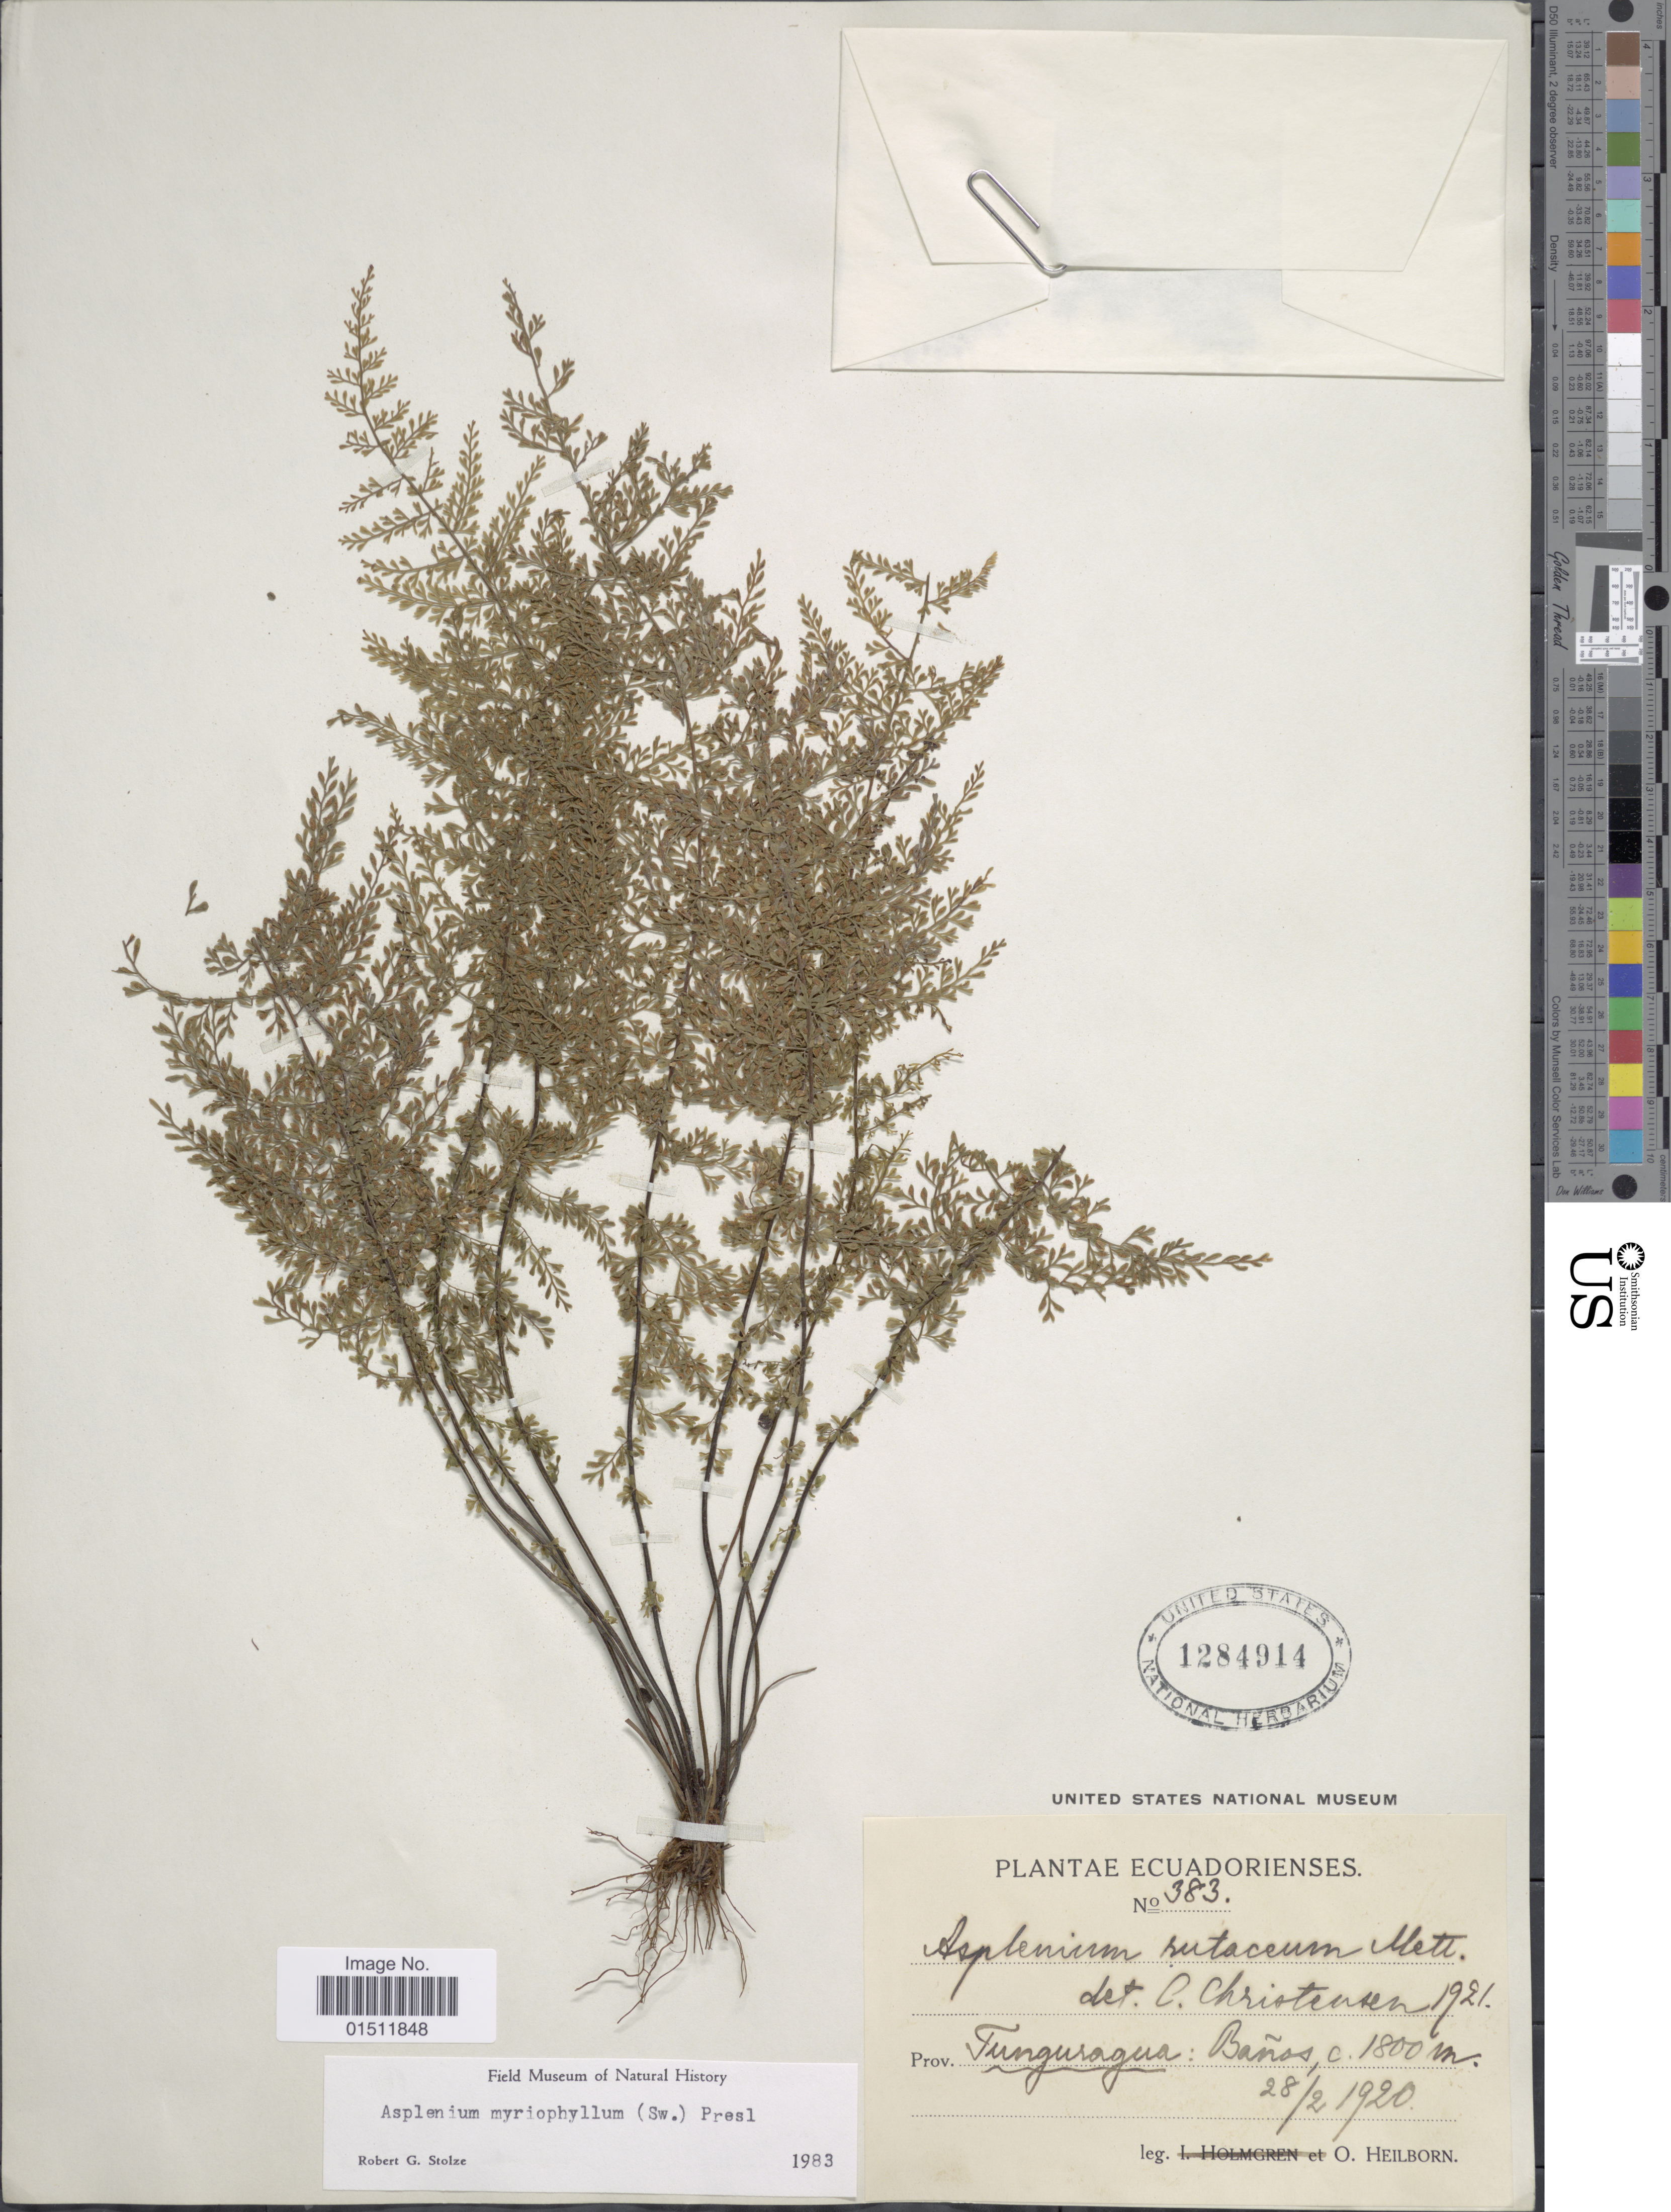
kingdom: Plantae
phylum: Tracheophyta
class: Polypodiopsida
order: Polypodiales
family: Aspleniaceae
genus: Asplenium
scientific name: Asplenium myriophyllum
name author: (Sw.) C. Presl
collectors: O. Heilborn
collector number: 383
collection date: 1920-02-28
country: Ecuador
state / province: Tungurahua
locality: Ecuadorienses, Tunguragua, Banos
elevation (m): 1800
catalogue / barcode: US 1284914